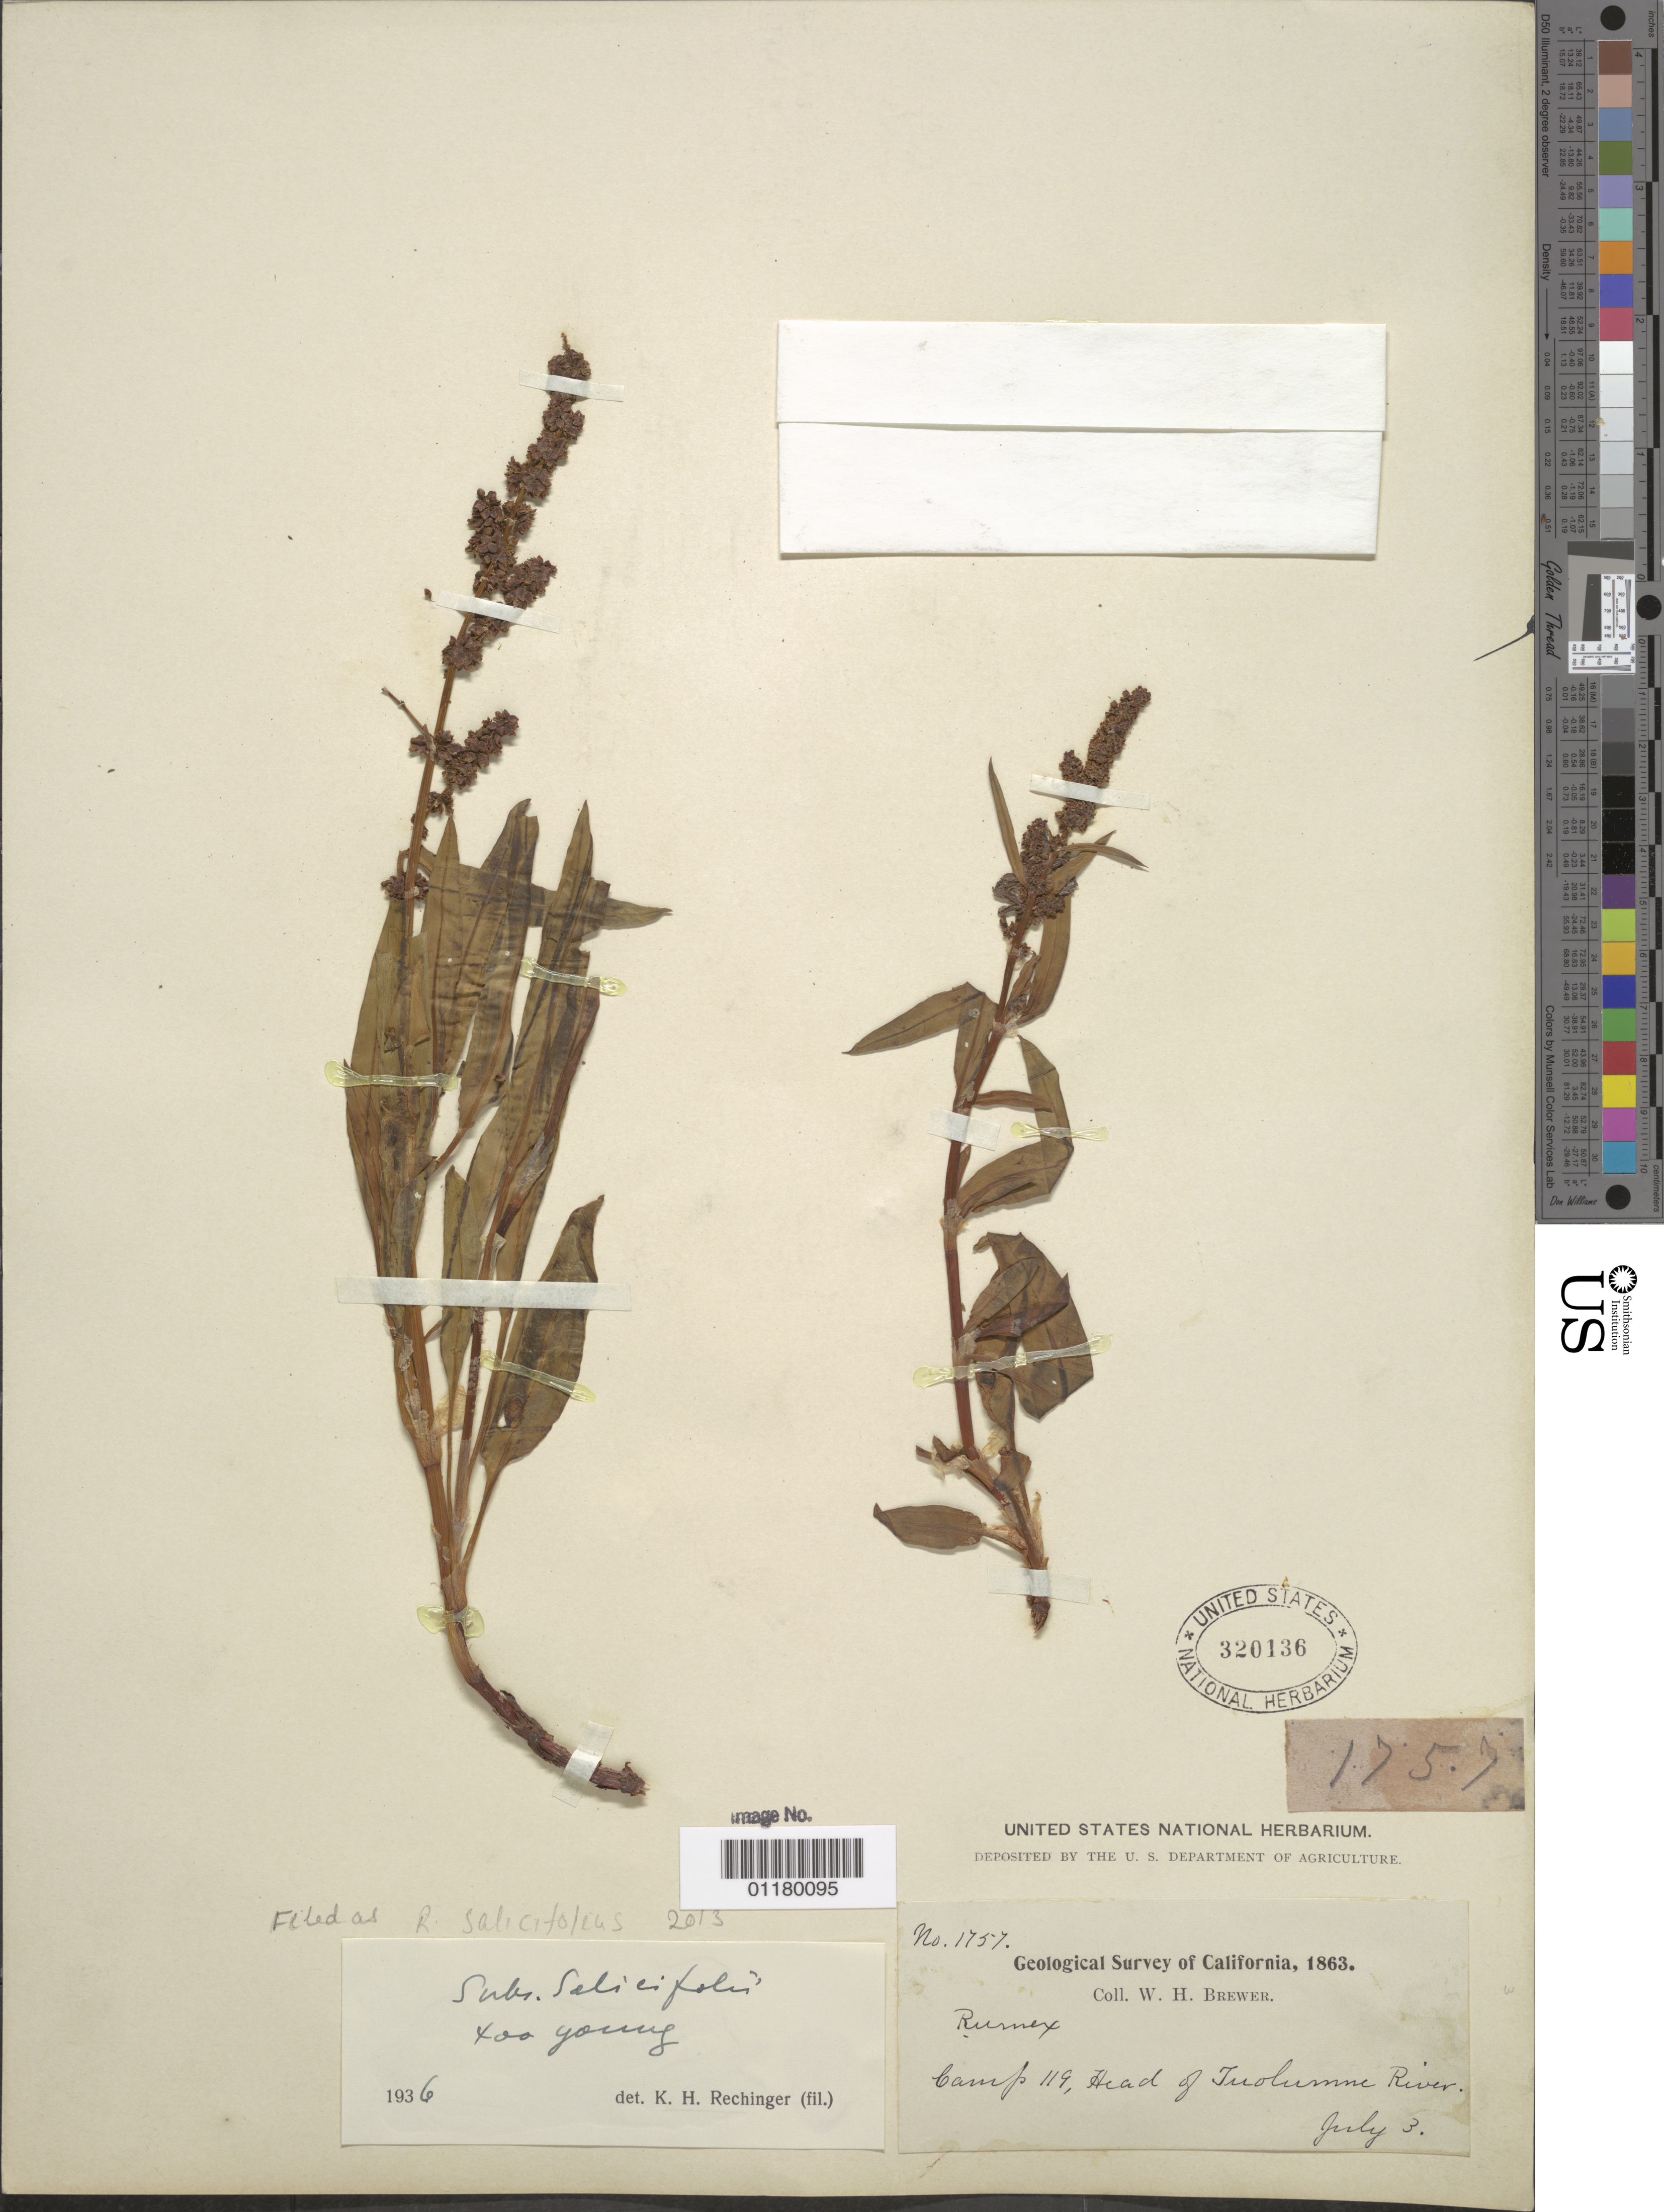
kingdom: Plantae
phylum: Tracheophyta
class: Magnoliopsida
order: Caryophyllales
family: Polygonaceae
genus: Rumex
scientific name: Rumex salicifolius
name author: Weinm.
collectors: W. H. Brewer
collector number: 1757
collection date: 1863-07-03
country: United States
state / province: California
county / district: Tuolumne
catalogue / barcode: US 320136